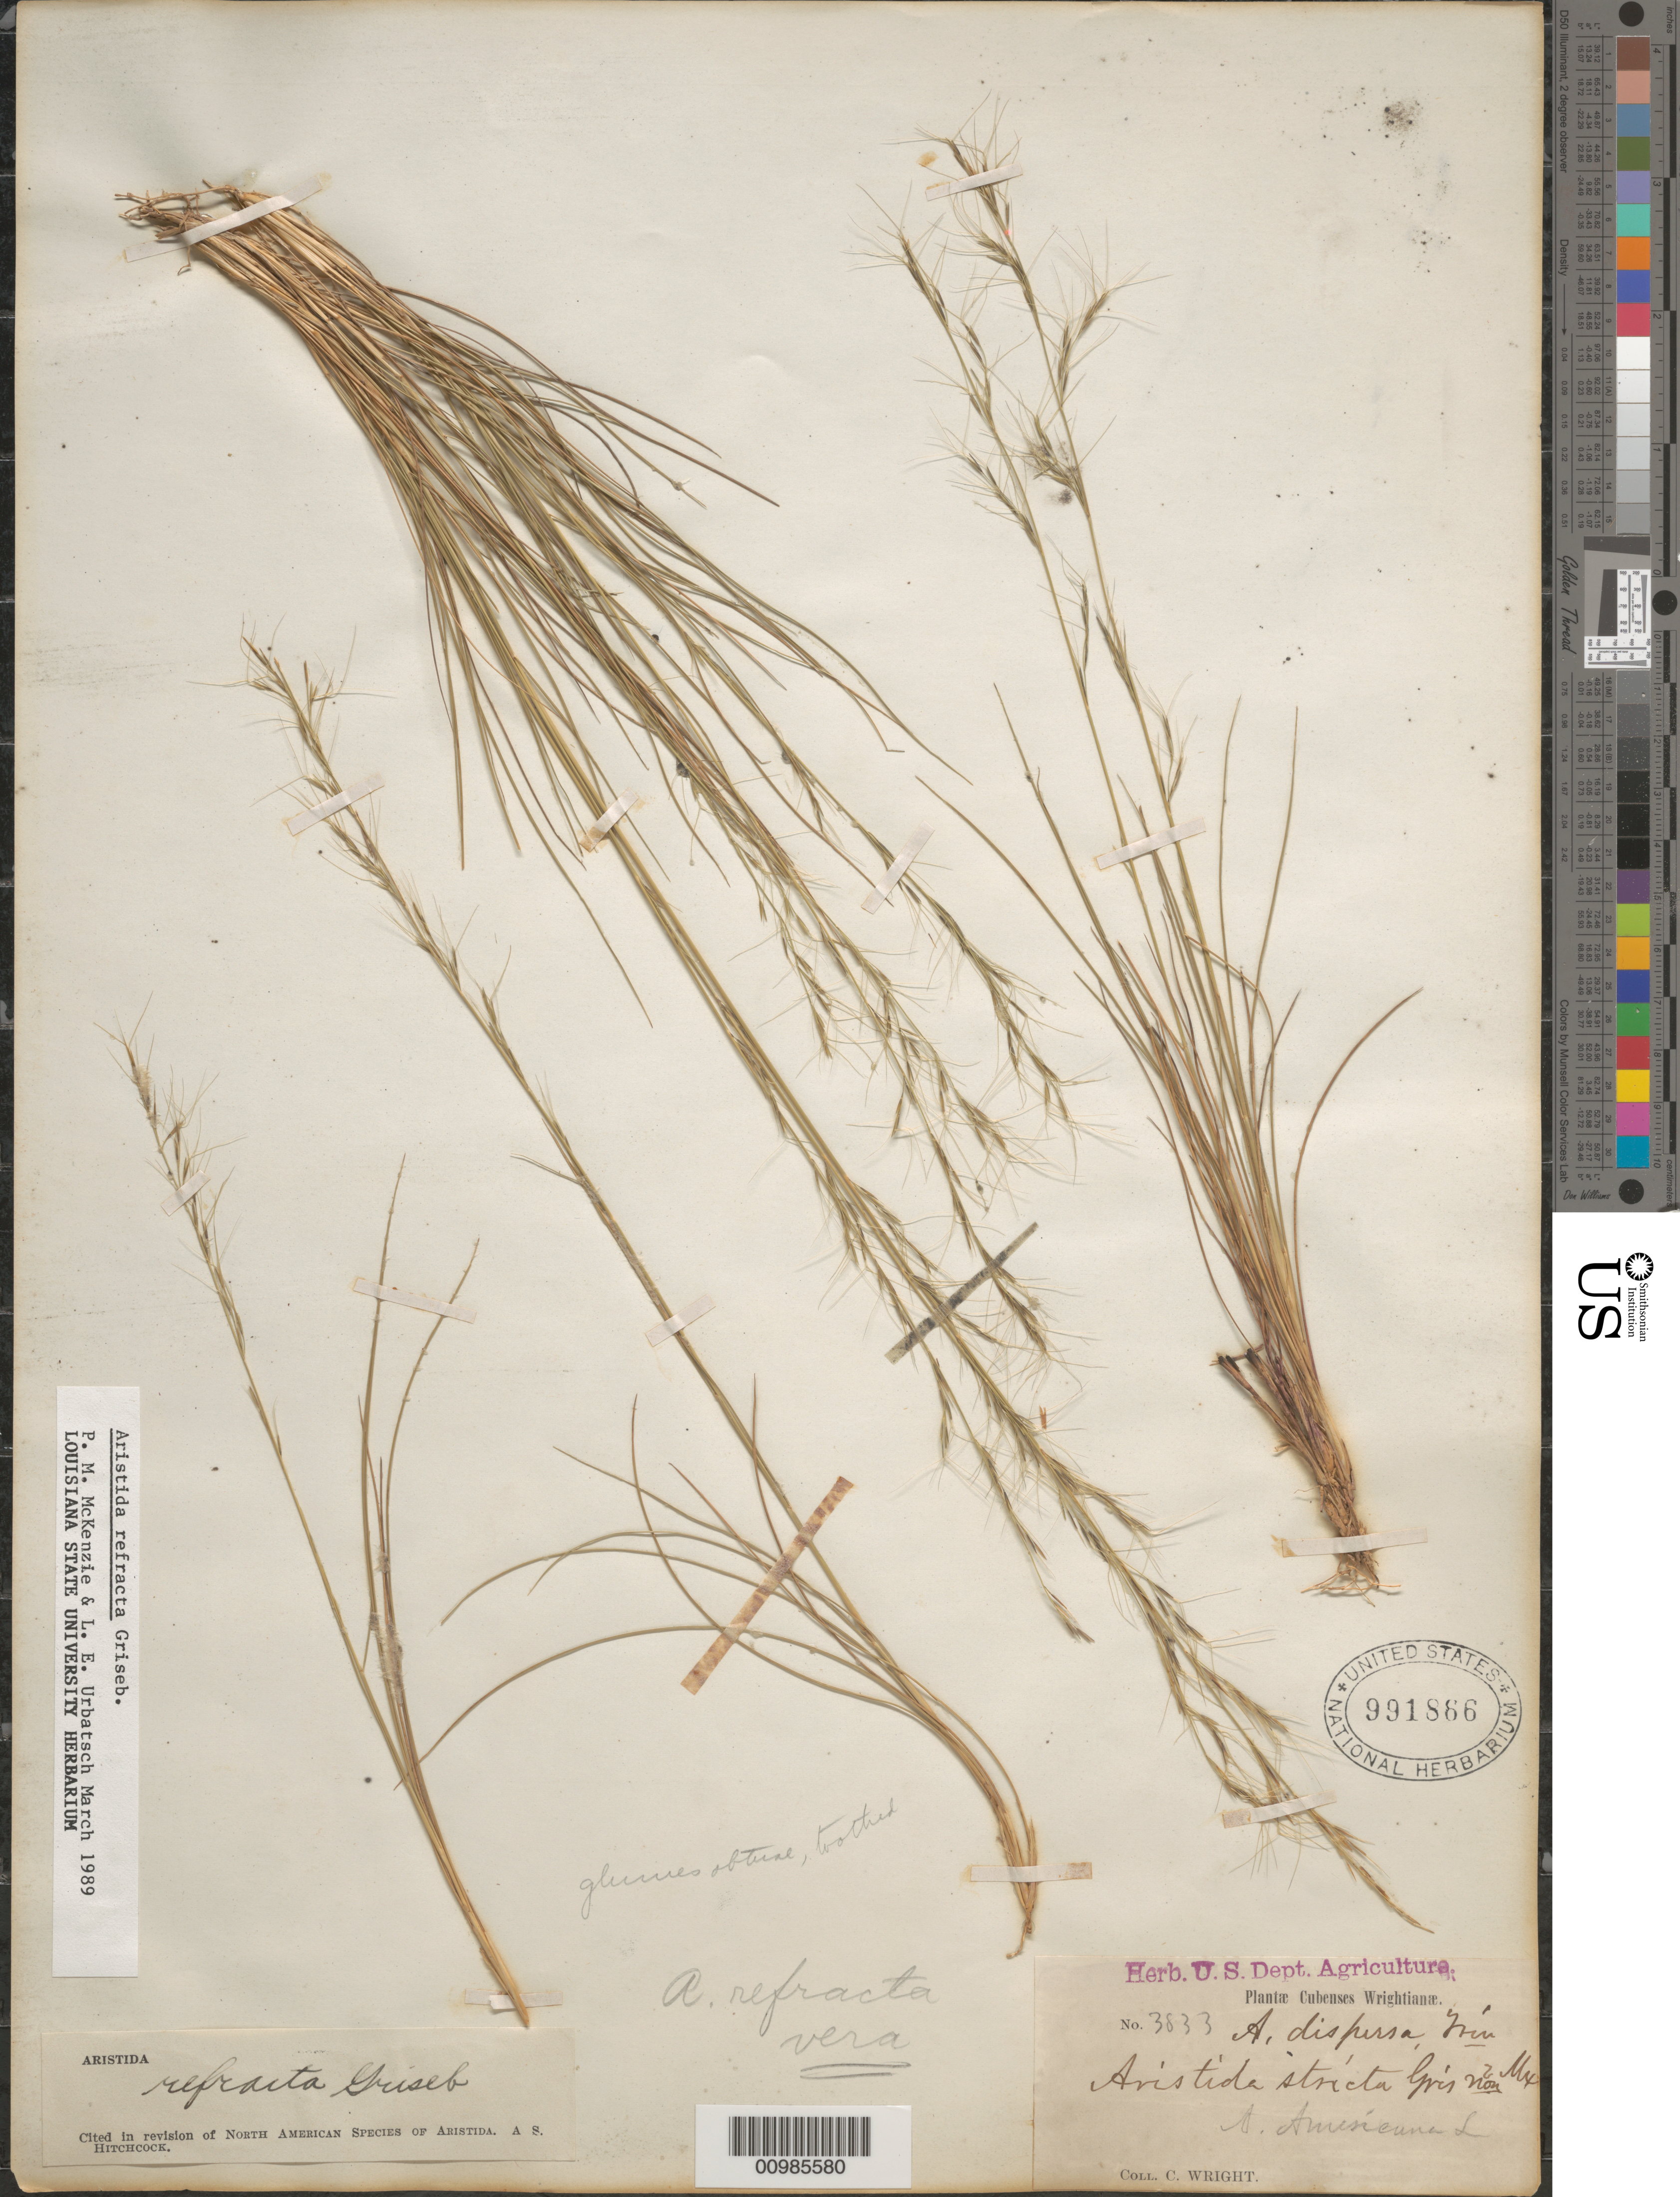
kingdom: Plantae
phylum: Tracheophyta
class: Liliopsida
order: Poales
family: Poaceae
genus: Aristida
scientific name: Aristida refracta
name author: Griseb.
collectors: C. Wright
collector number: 3833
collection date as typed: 1800 to 1899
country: Cuba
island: Cuba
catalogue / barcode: US 991866